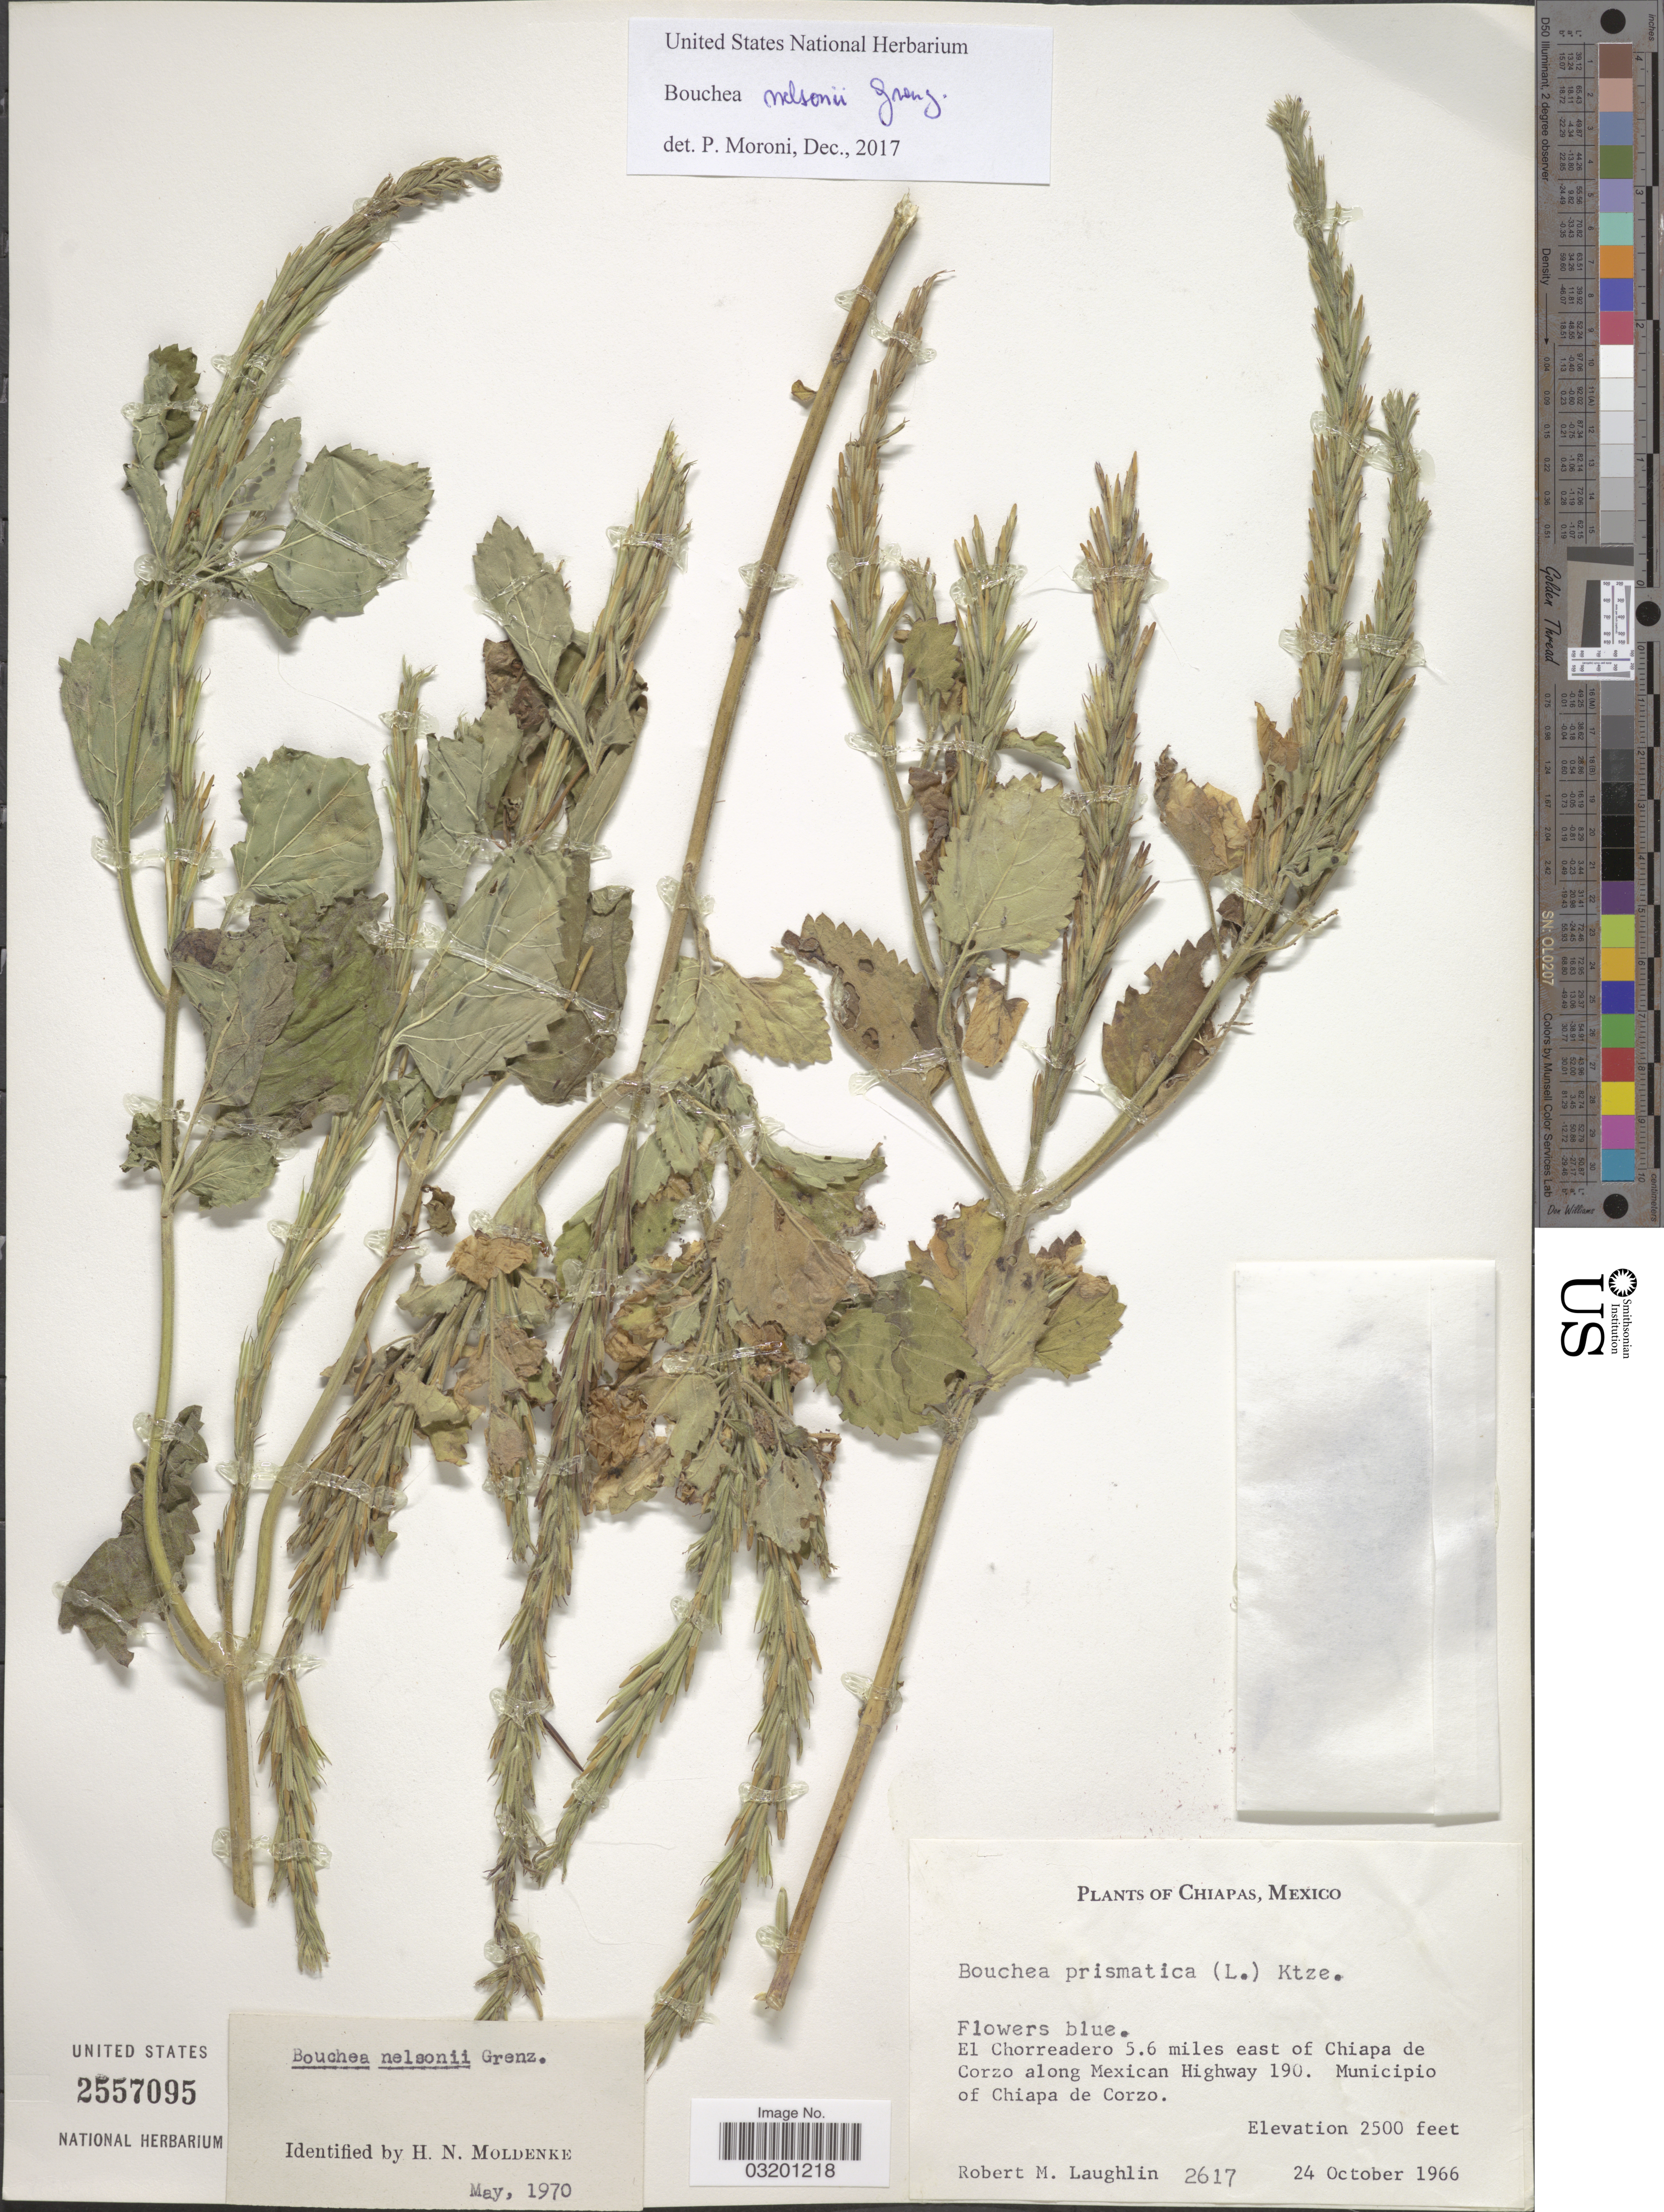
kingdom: Plantae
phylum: Tracheophyta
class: Magnoliopsida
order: Lamiales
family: Verbenaceae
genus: Bouchea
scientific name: Bouchea nelsonii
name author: Grenzeb.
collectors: R. M. Laughlin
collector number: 2617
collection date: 1966-10-24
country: Mexico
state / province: Chiapas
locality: El Chorreadero 5.6 miles east of Chiapa de Corzo along Mexican Highway 190. Municipio of Chiapa de Corzo.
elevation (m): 762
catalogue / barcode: US 2557095